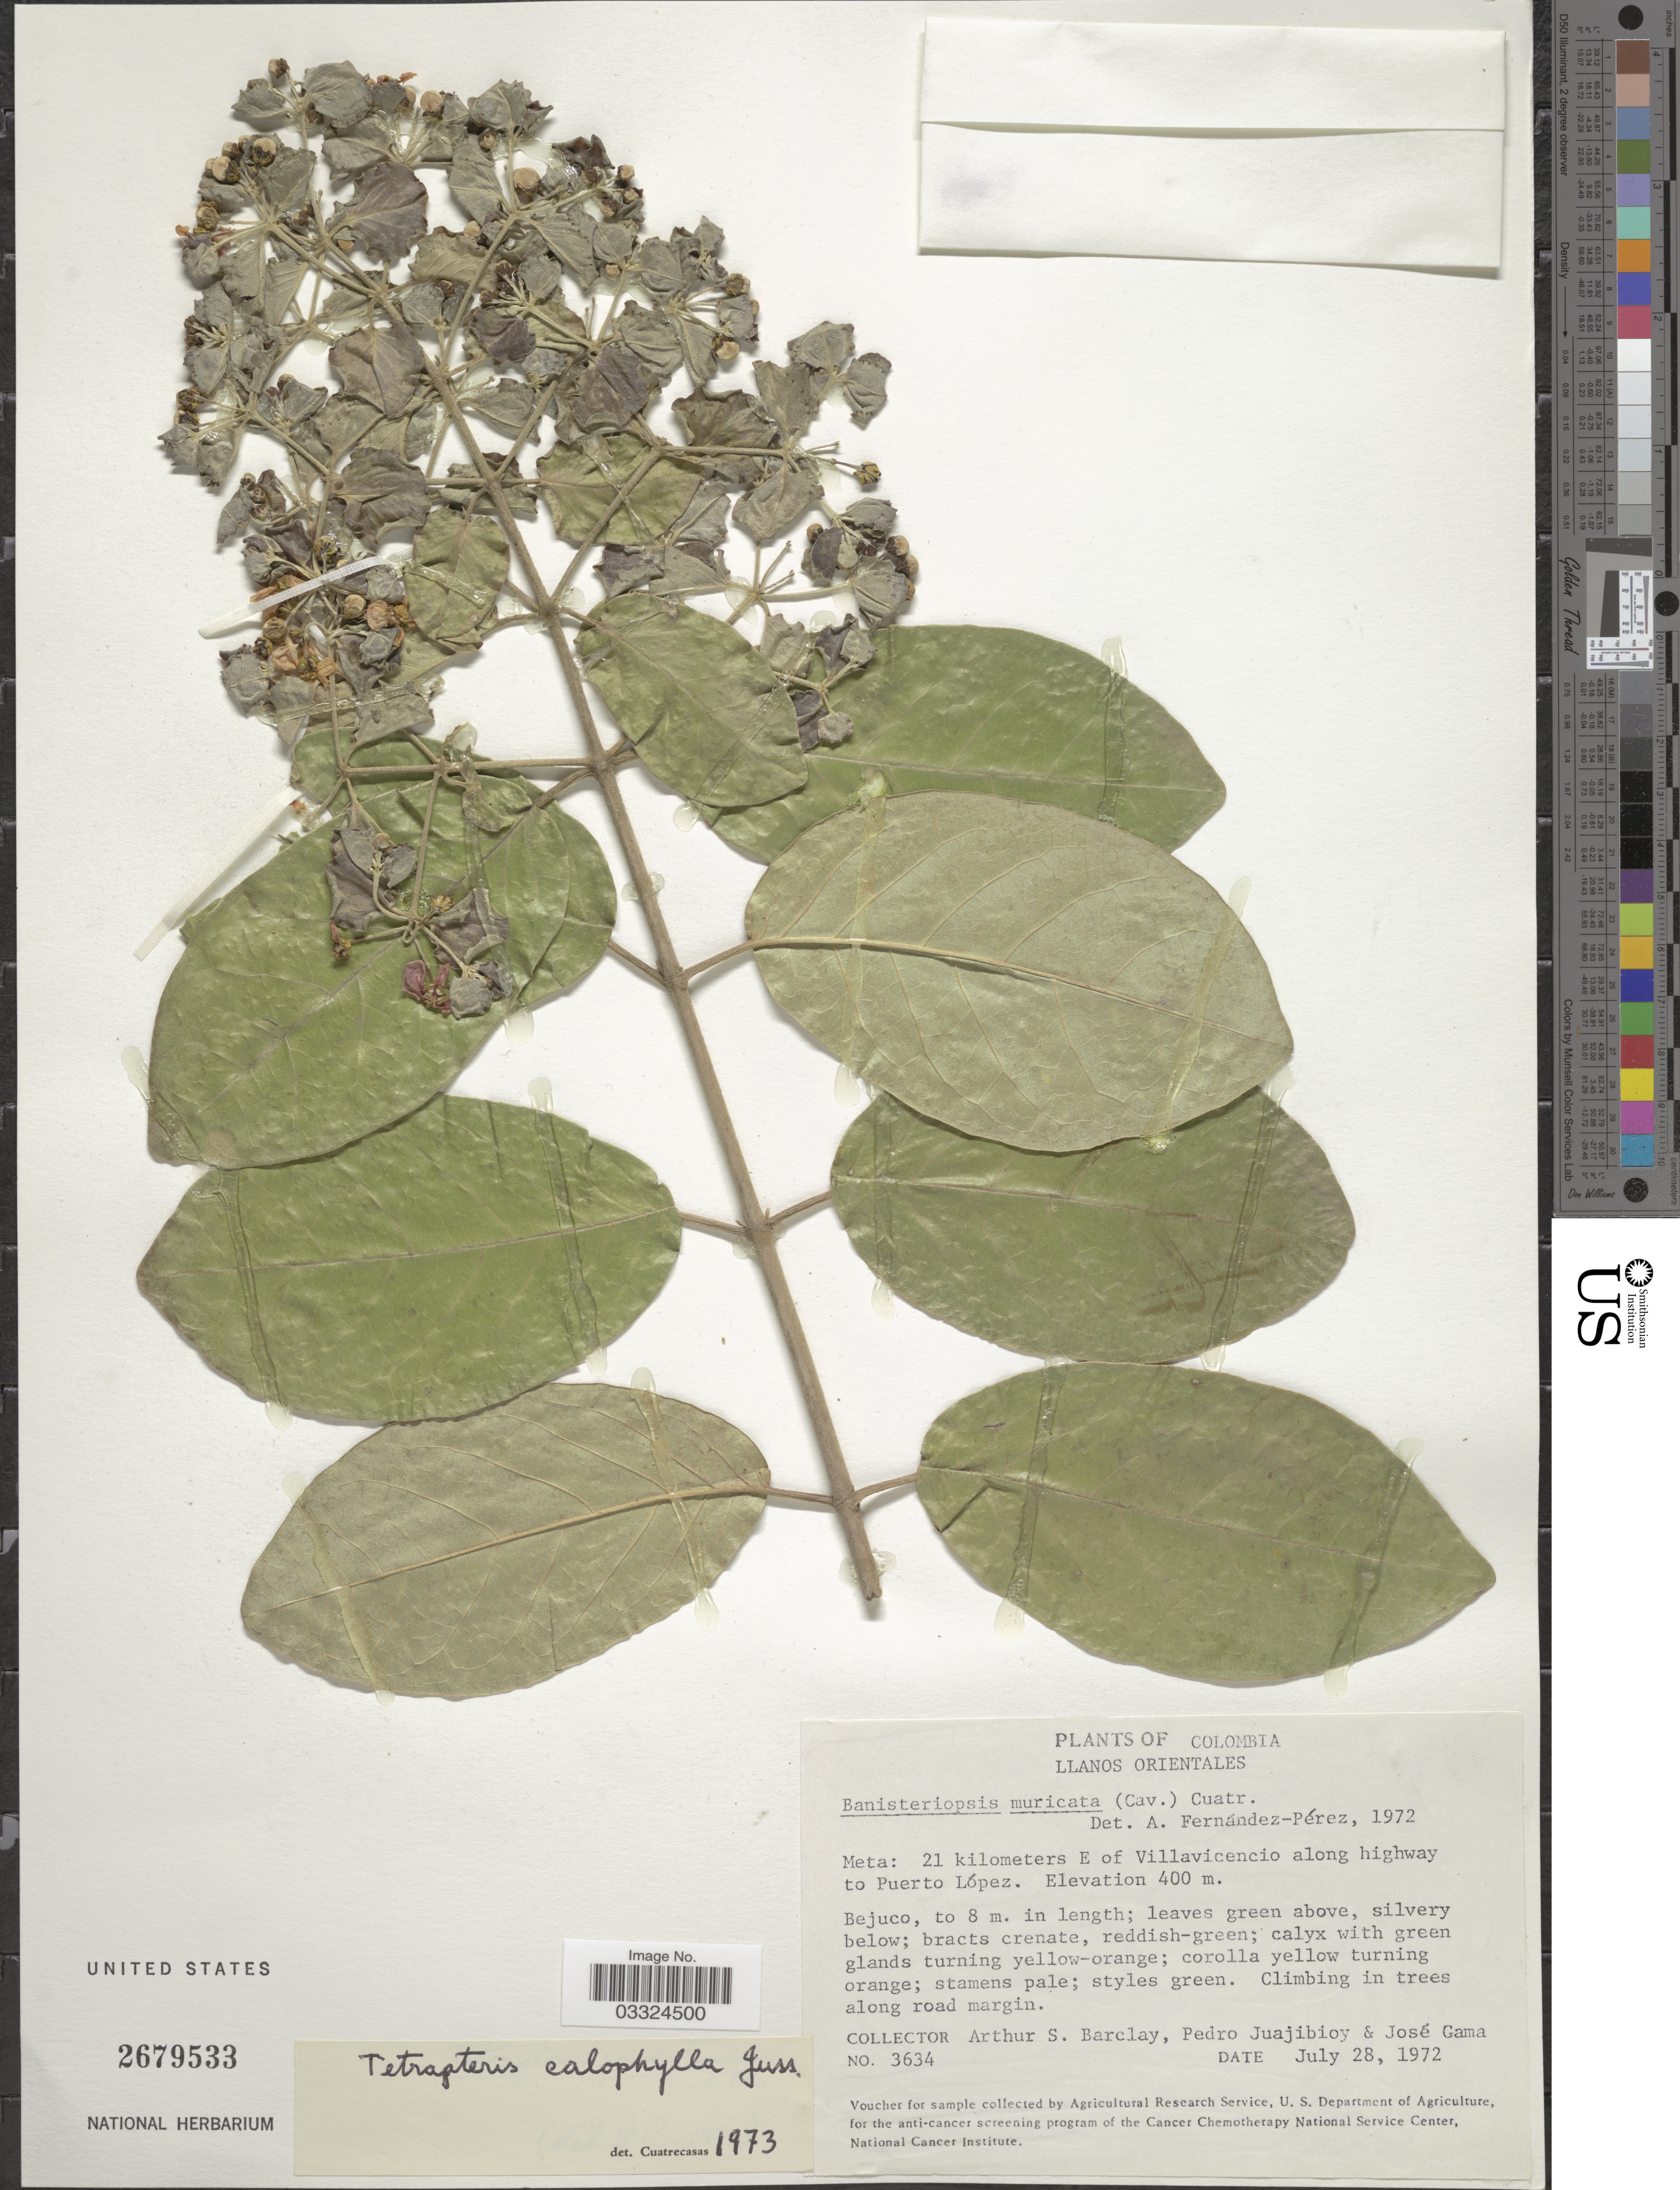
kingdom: Plantae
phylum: Tracheophyta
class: Magnoliopsida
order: Malpighiales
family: Malpighiaceae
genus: Tetrapterys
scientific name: Tetrapterys calophylla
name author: A. Juss.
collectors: A. S. Barclay, P. Juajibioy & J. Gama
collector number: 3634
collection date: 1972-07-28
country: Colombia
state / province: Meta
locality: Llanos Orientales. 21 kilometers E of Villavicencio along highway to Puerto López.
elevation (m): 400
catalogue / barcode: US 2679533